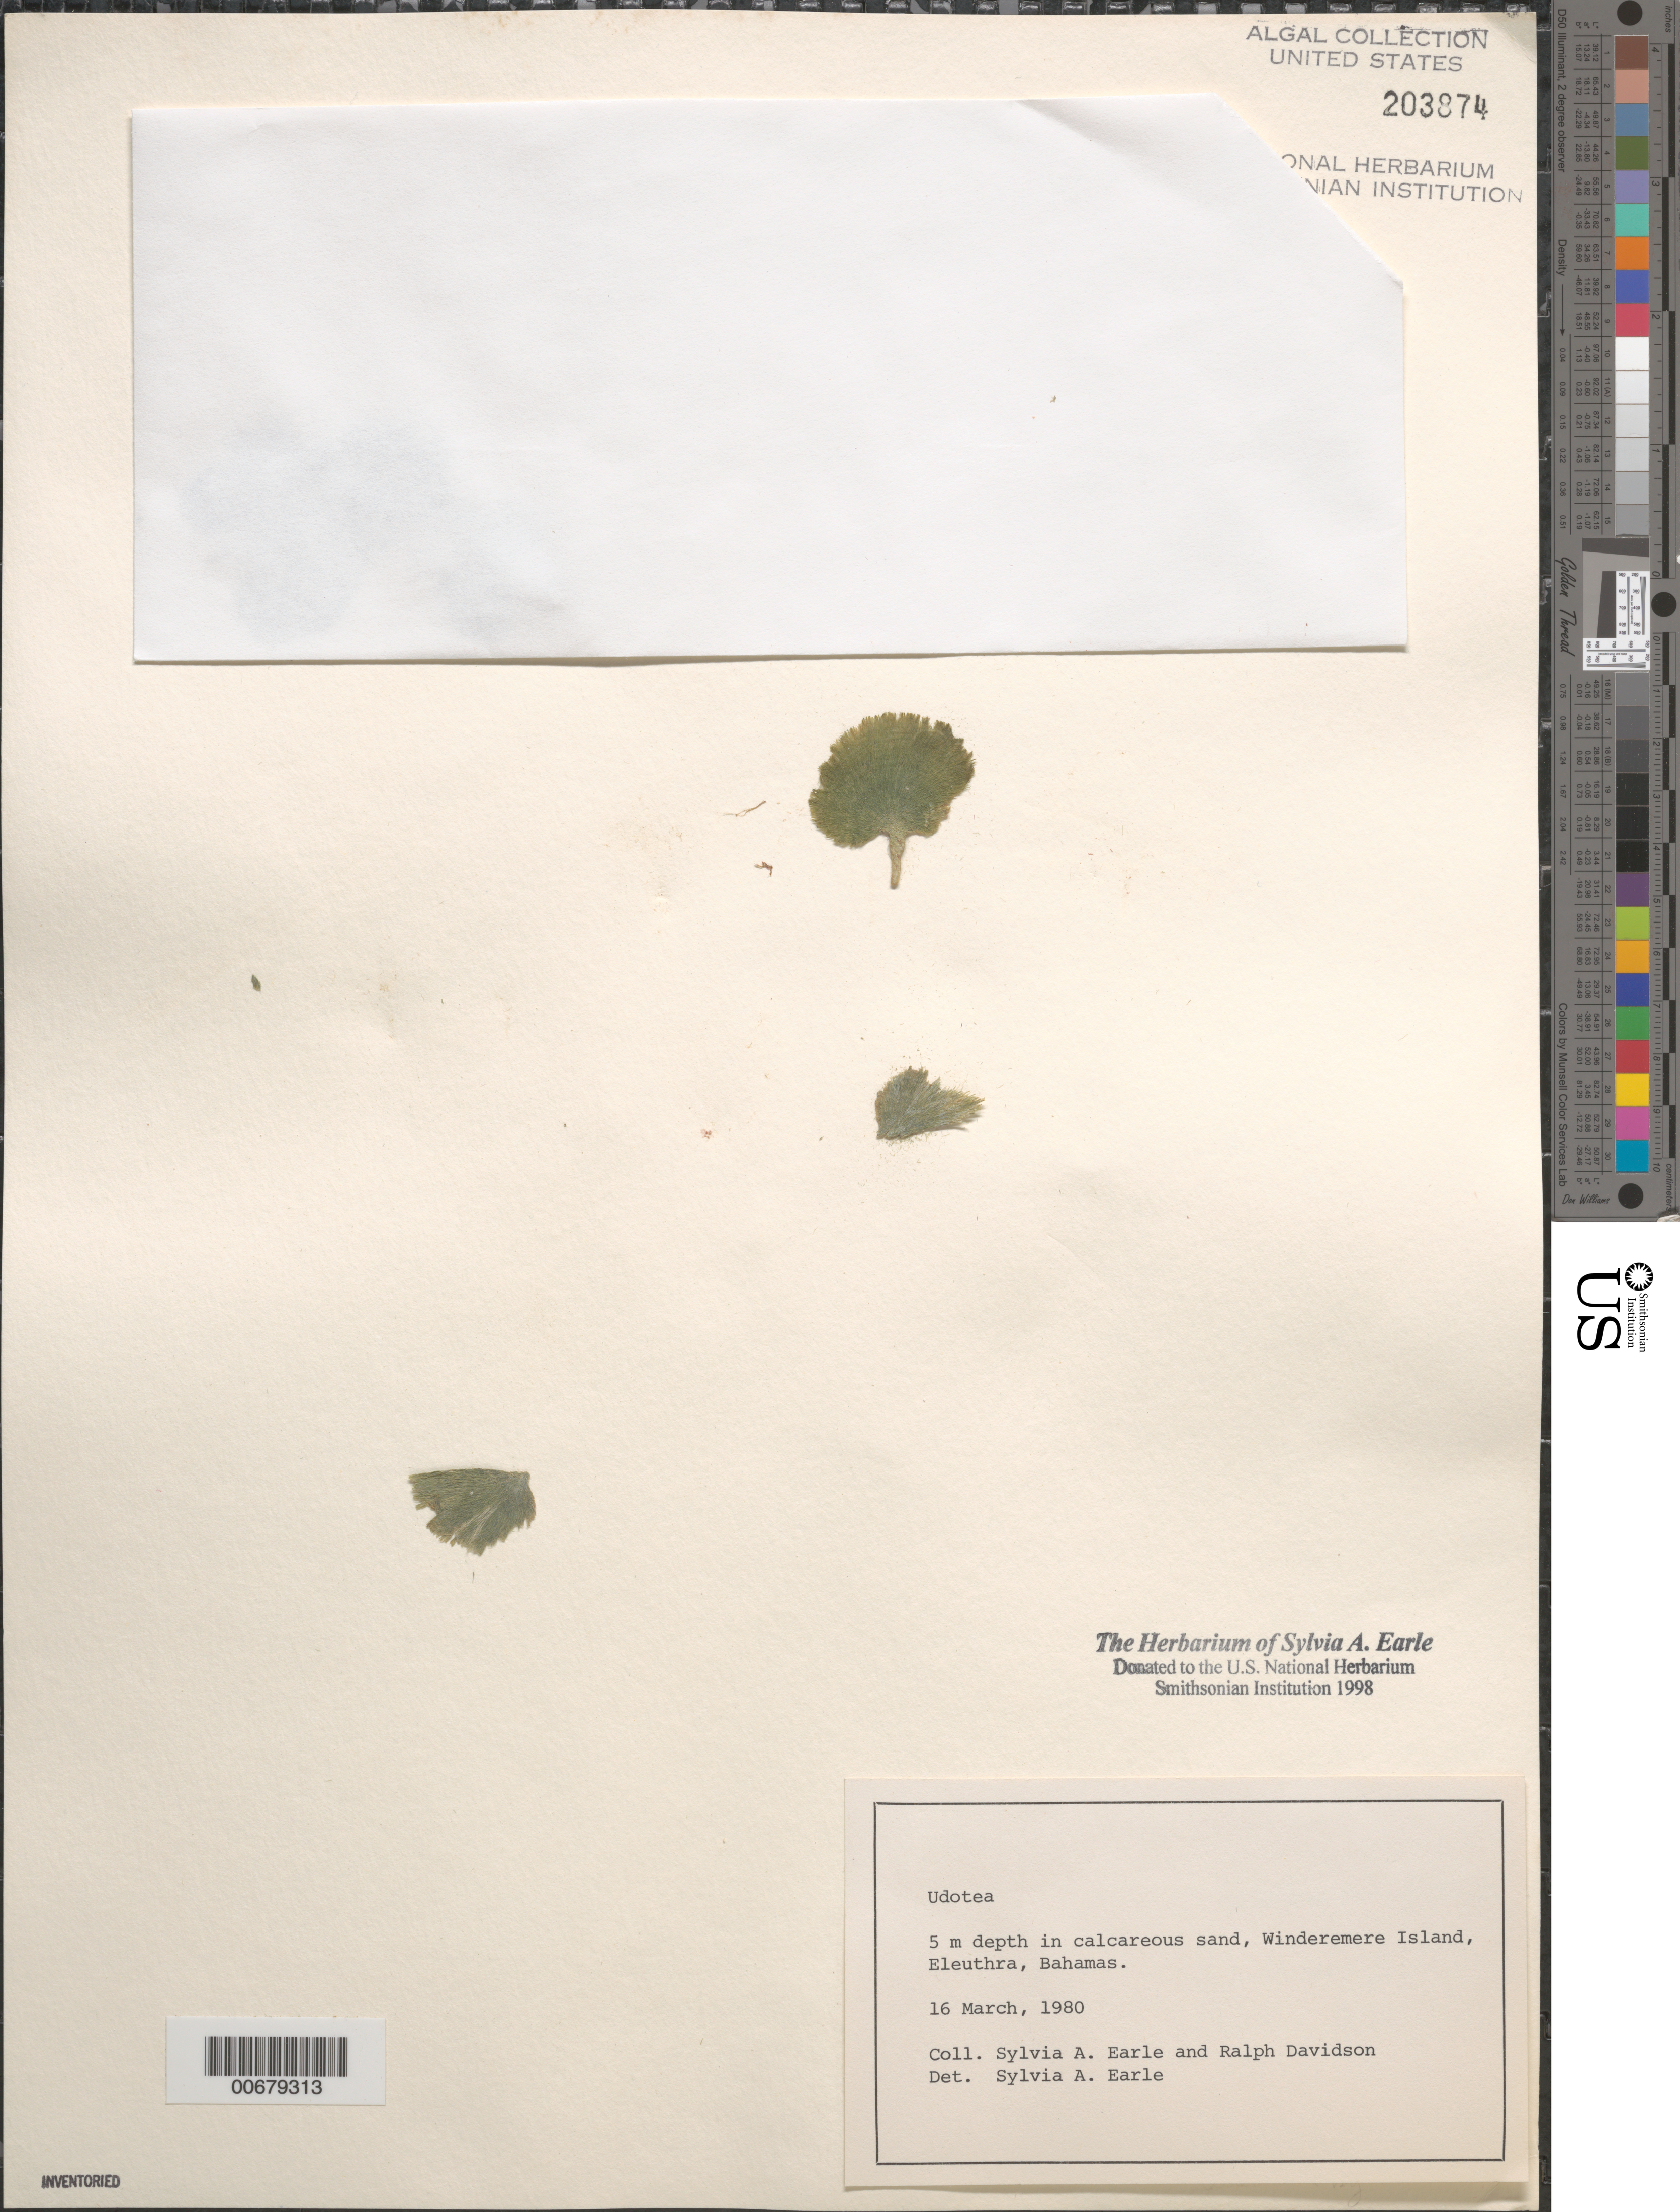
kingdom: Plantae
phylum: Chlorophyta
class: Ulvophyceae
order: Bryopsidales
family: Udoteaceae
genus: Udotea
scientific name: Udotea sp.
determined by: Earle, S. A.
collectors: S. A. Earle & R. Davidson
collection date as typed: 16 Mar 1980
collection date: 1980-03-16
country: Bahamas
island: Eleuthera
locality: Windermere Island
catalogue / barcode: US 203874